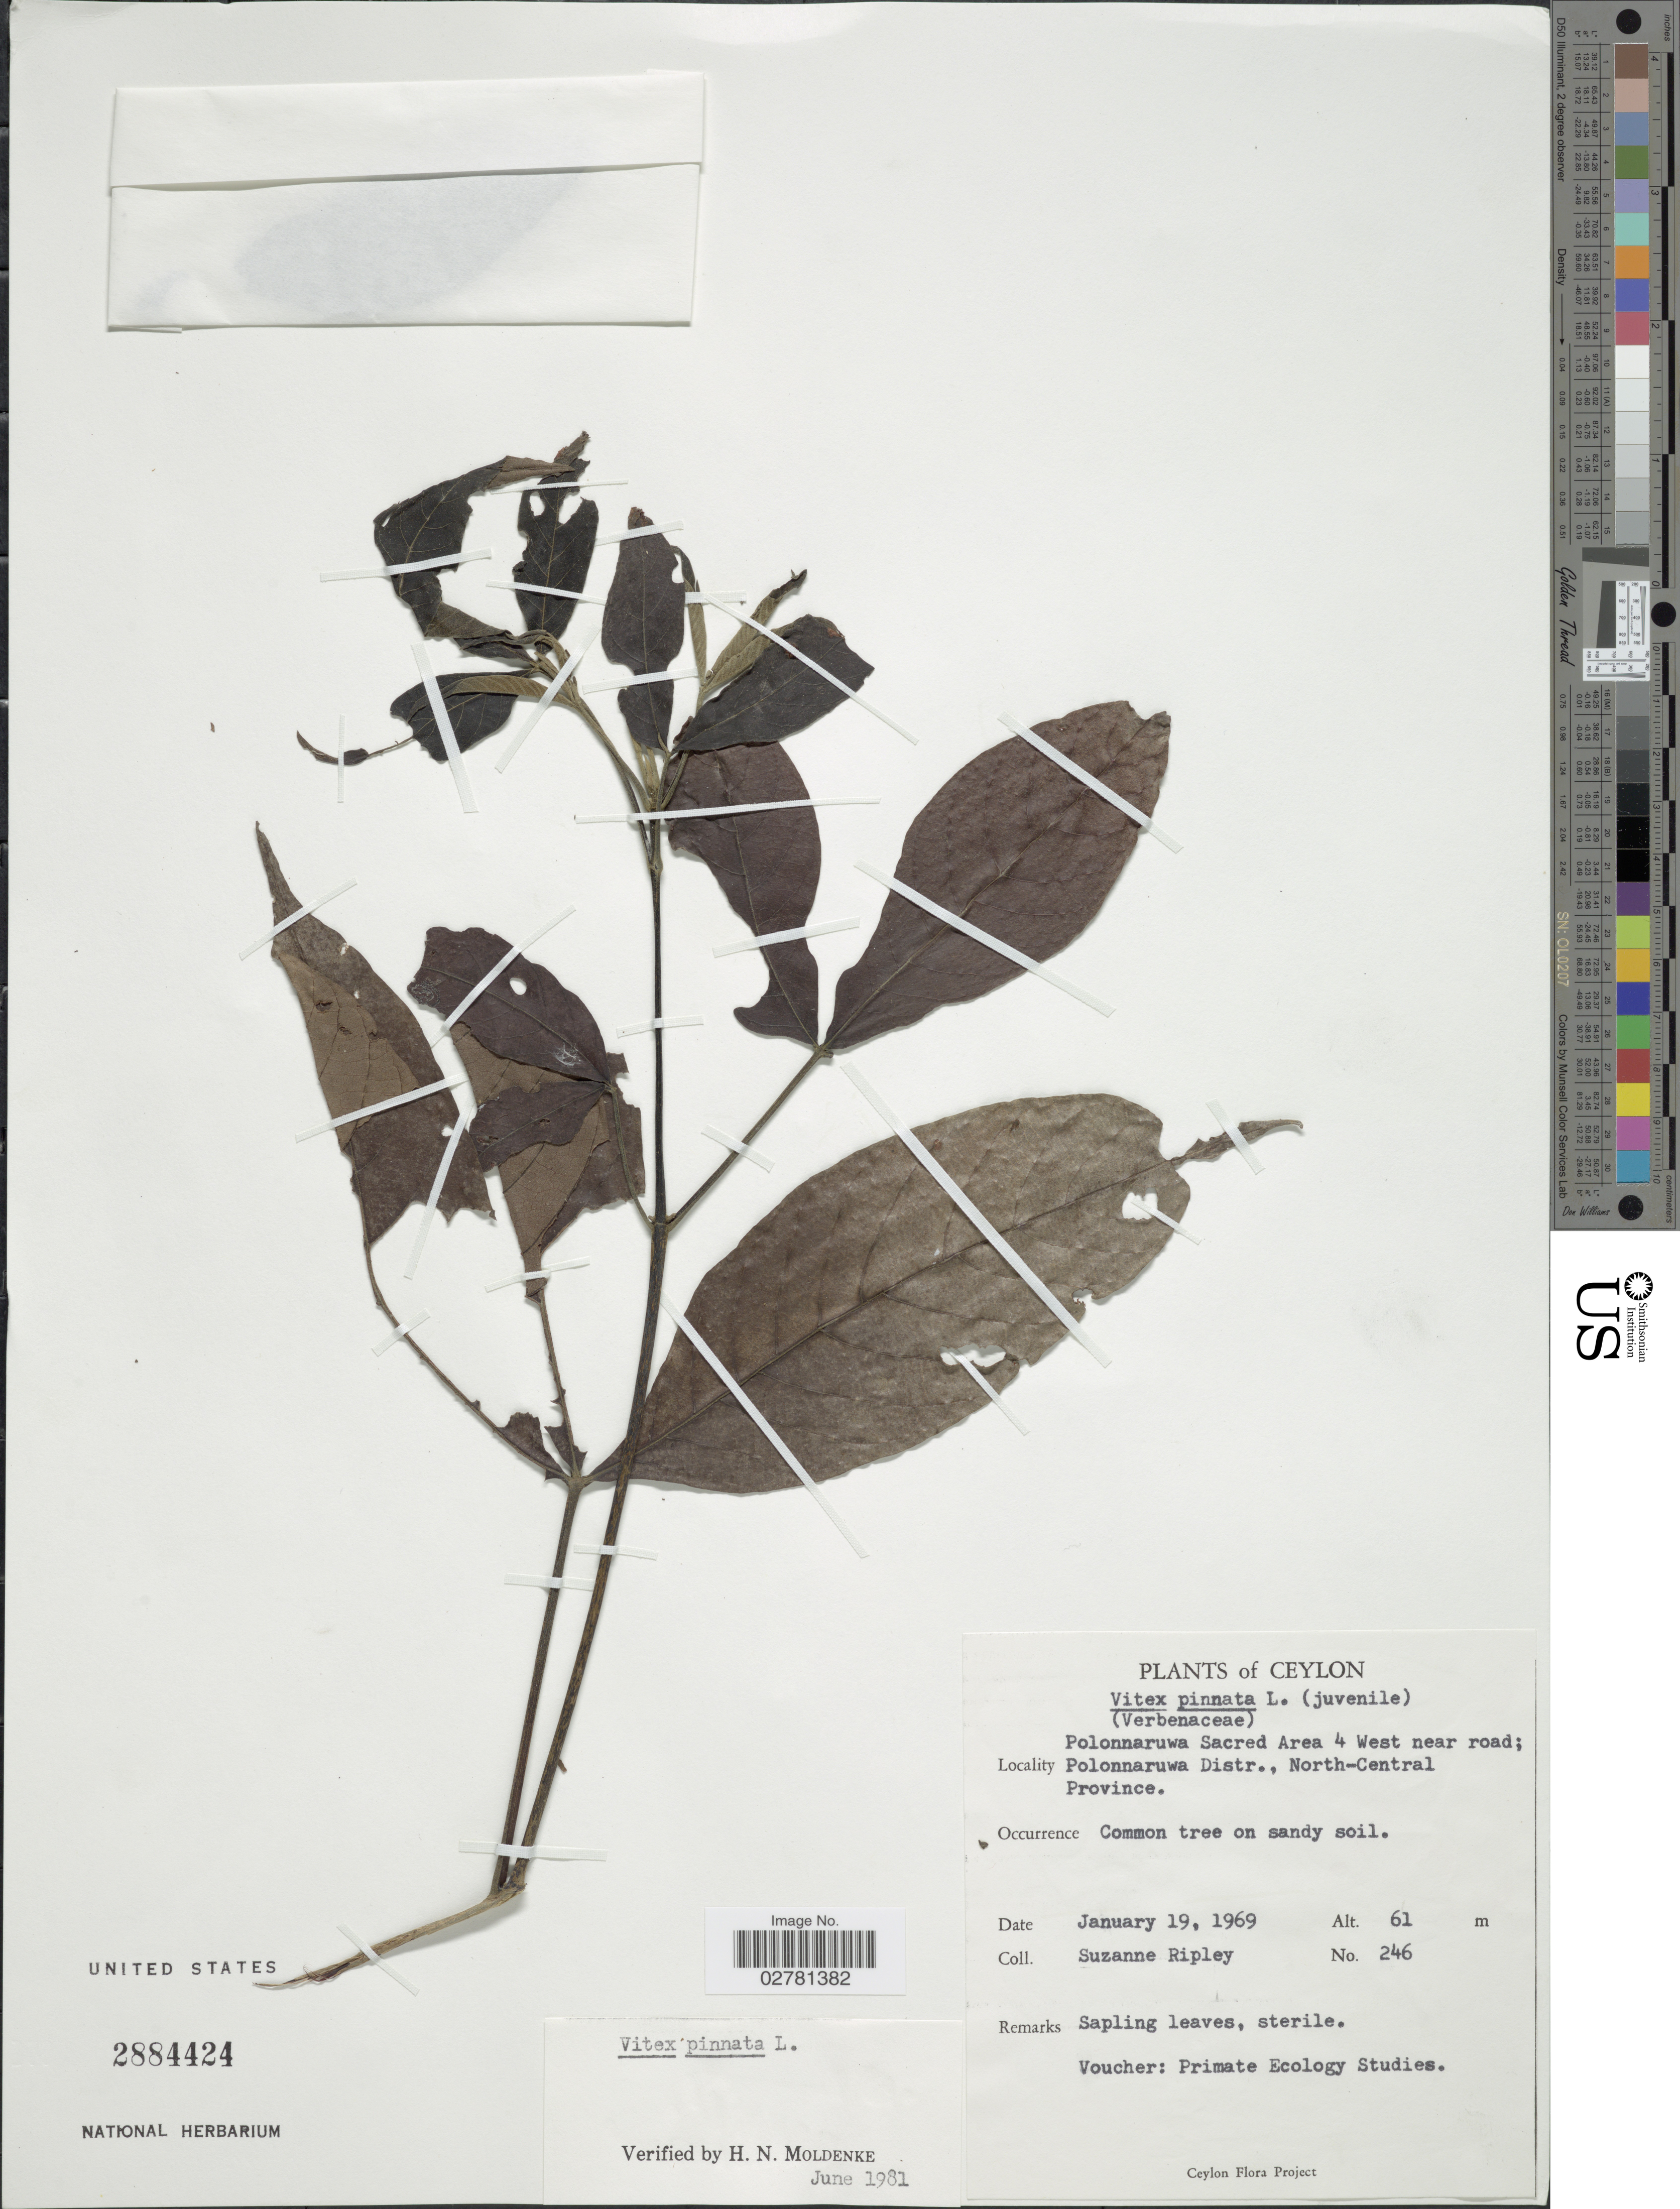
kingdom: Plantae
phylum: Tracheophyta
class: Magnoliopsida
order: Lamiales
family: Lamiaceae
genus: Vitex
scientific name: Vitex pinnata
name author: L.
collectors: S. Ripley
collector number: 246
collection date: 1969-01-19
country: Sri Lanka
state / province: North Central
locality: Ceylon. Polonnaruwa Sacred Area 4 West near road; Polonnaruwa Distr.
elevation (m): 61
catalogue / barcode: US 2884424